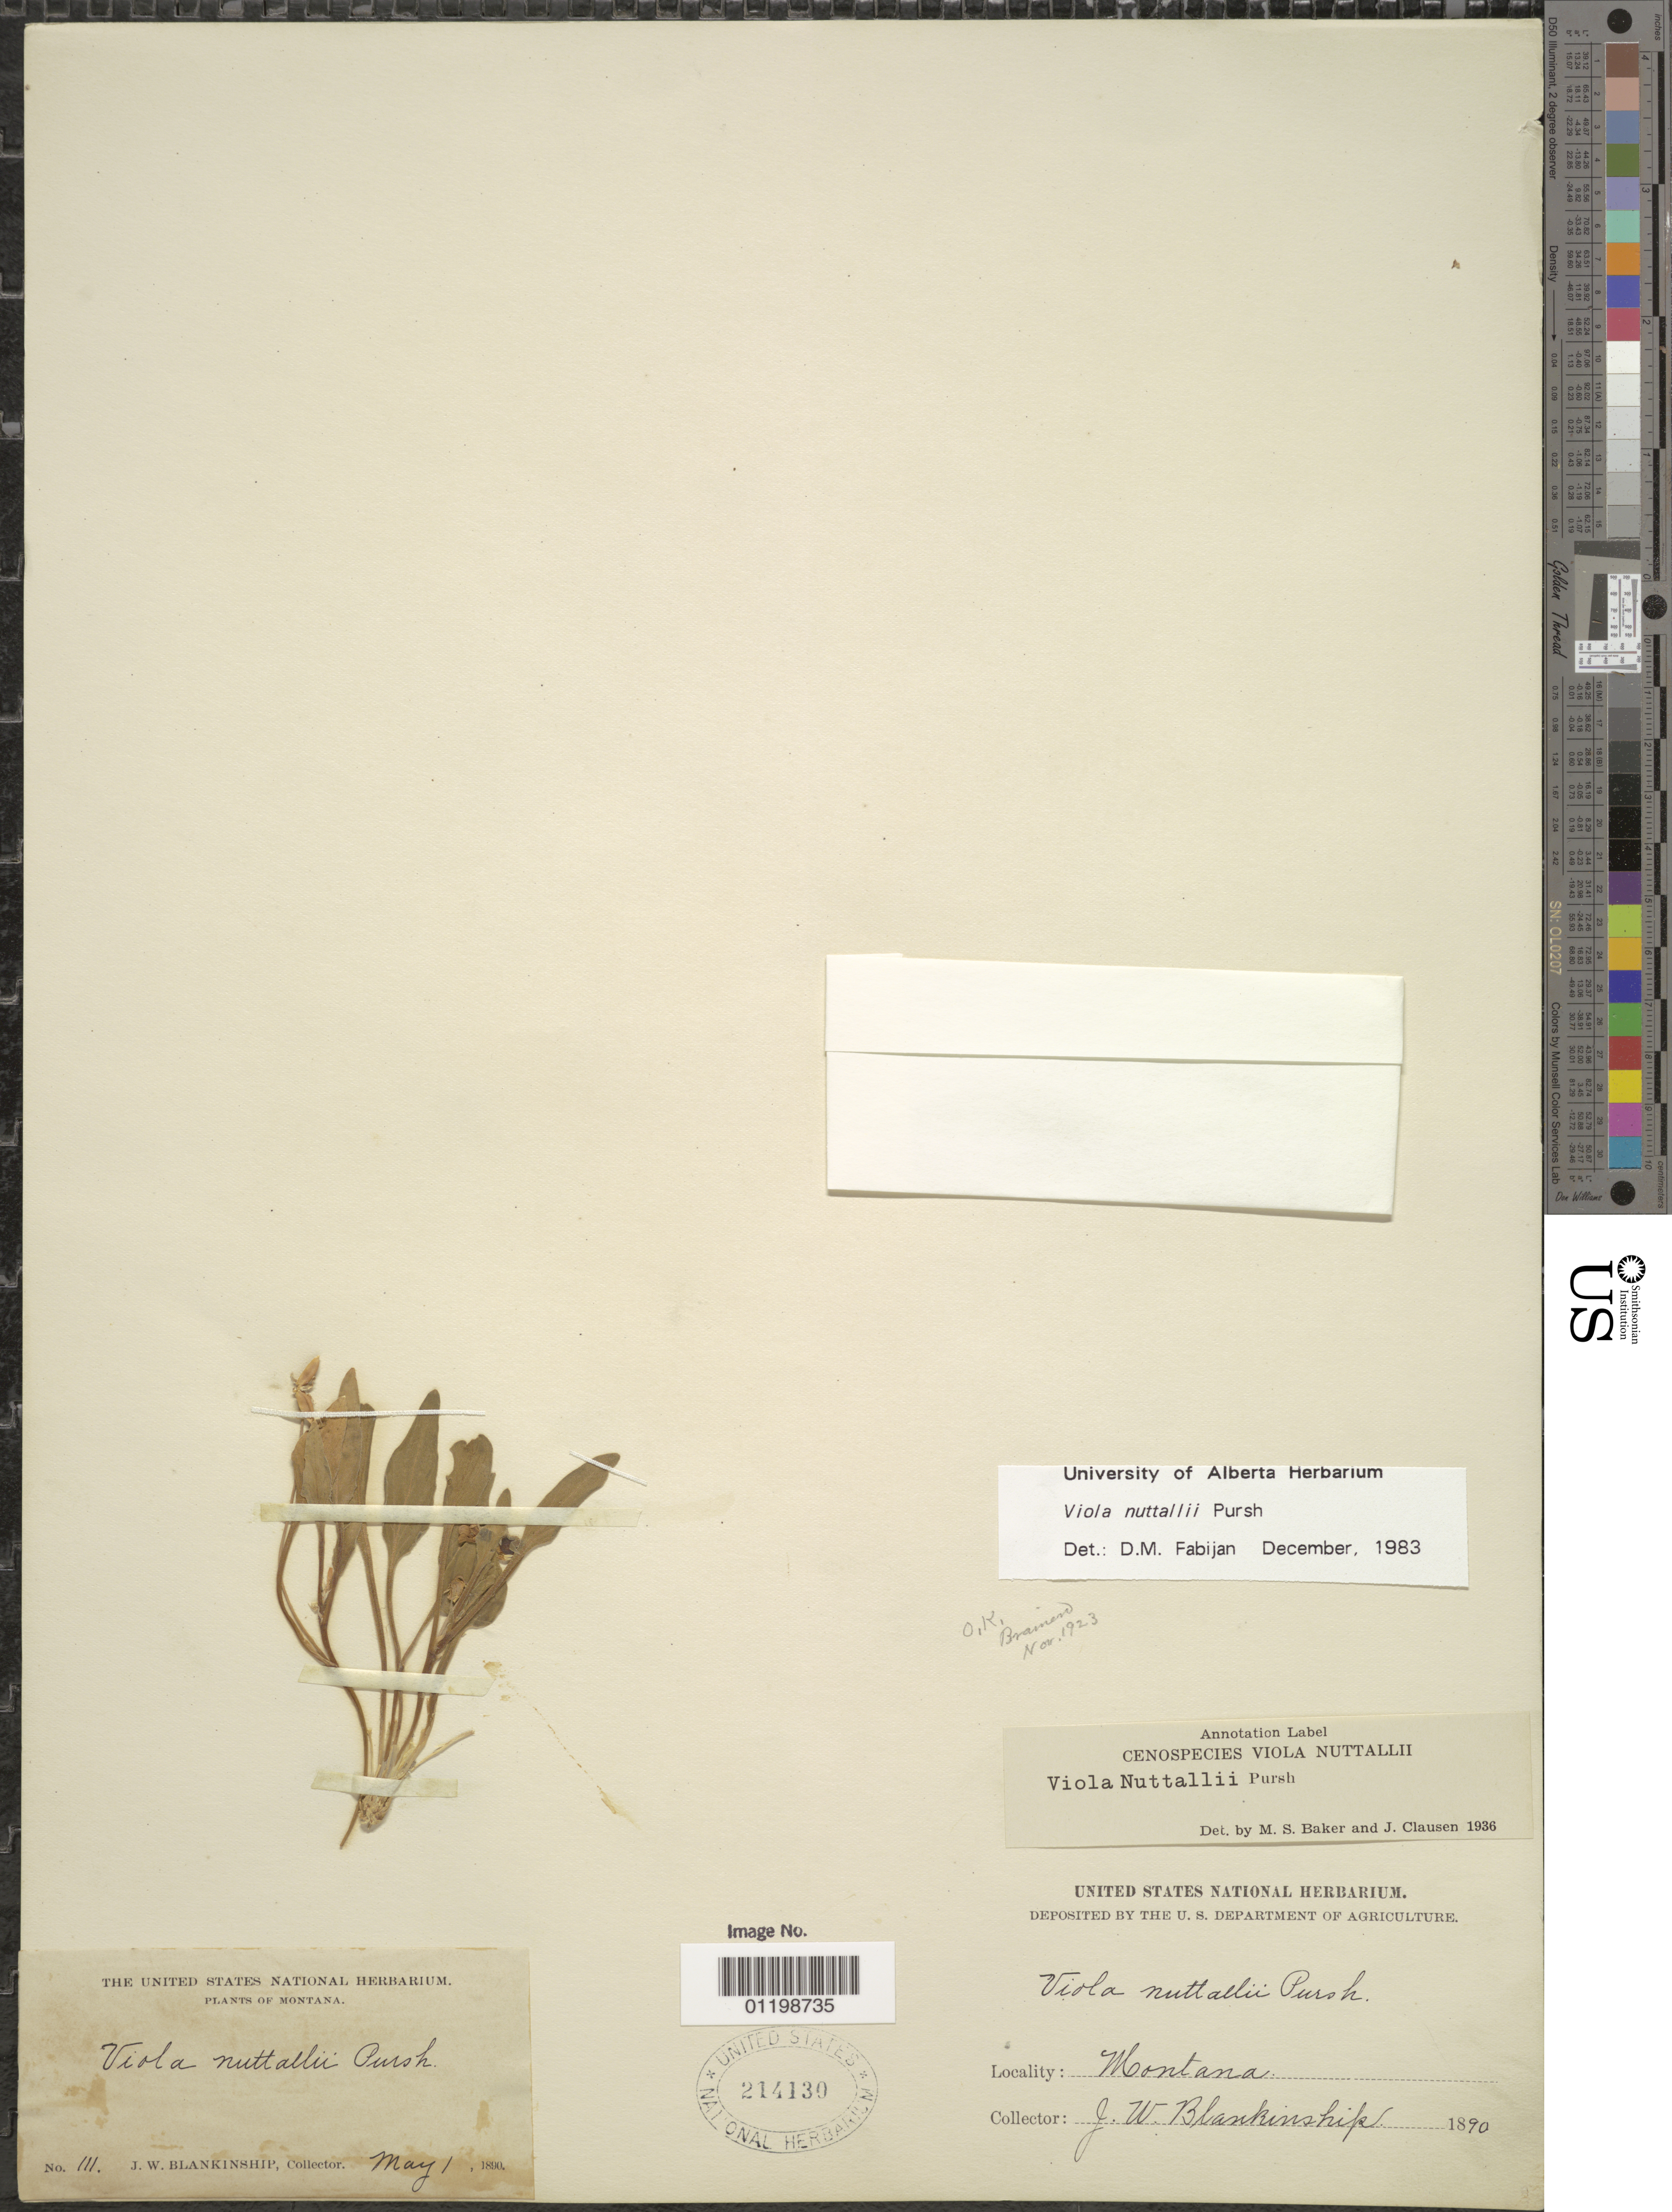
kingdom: Plantae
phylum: Tracheophyta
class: Magnoliopsida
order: Malpighiales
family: Violaceae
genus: Viola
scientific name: Viola nuttallii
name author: Pursh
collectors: J. W. Blankinship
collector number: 111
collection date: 1890-05-01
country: United States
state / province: Montana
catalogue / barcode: US 214130